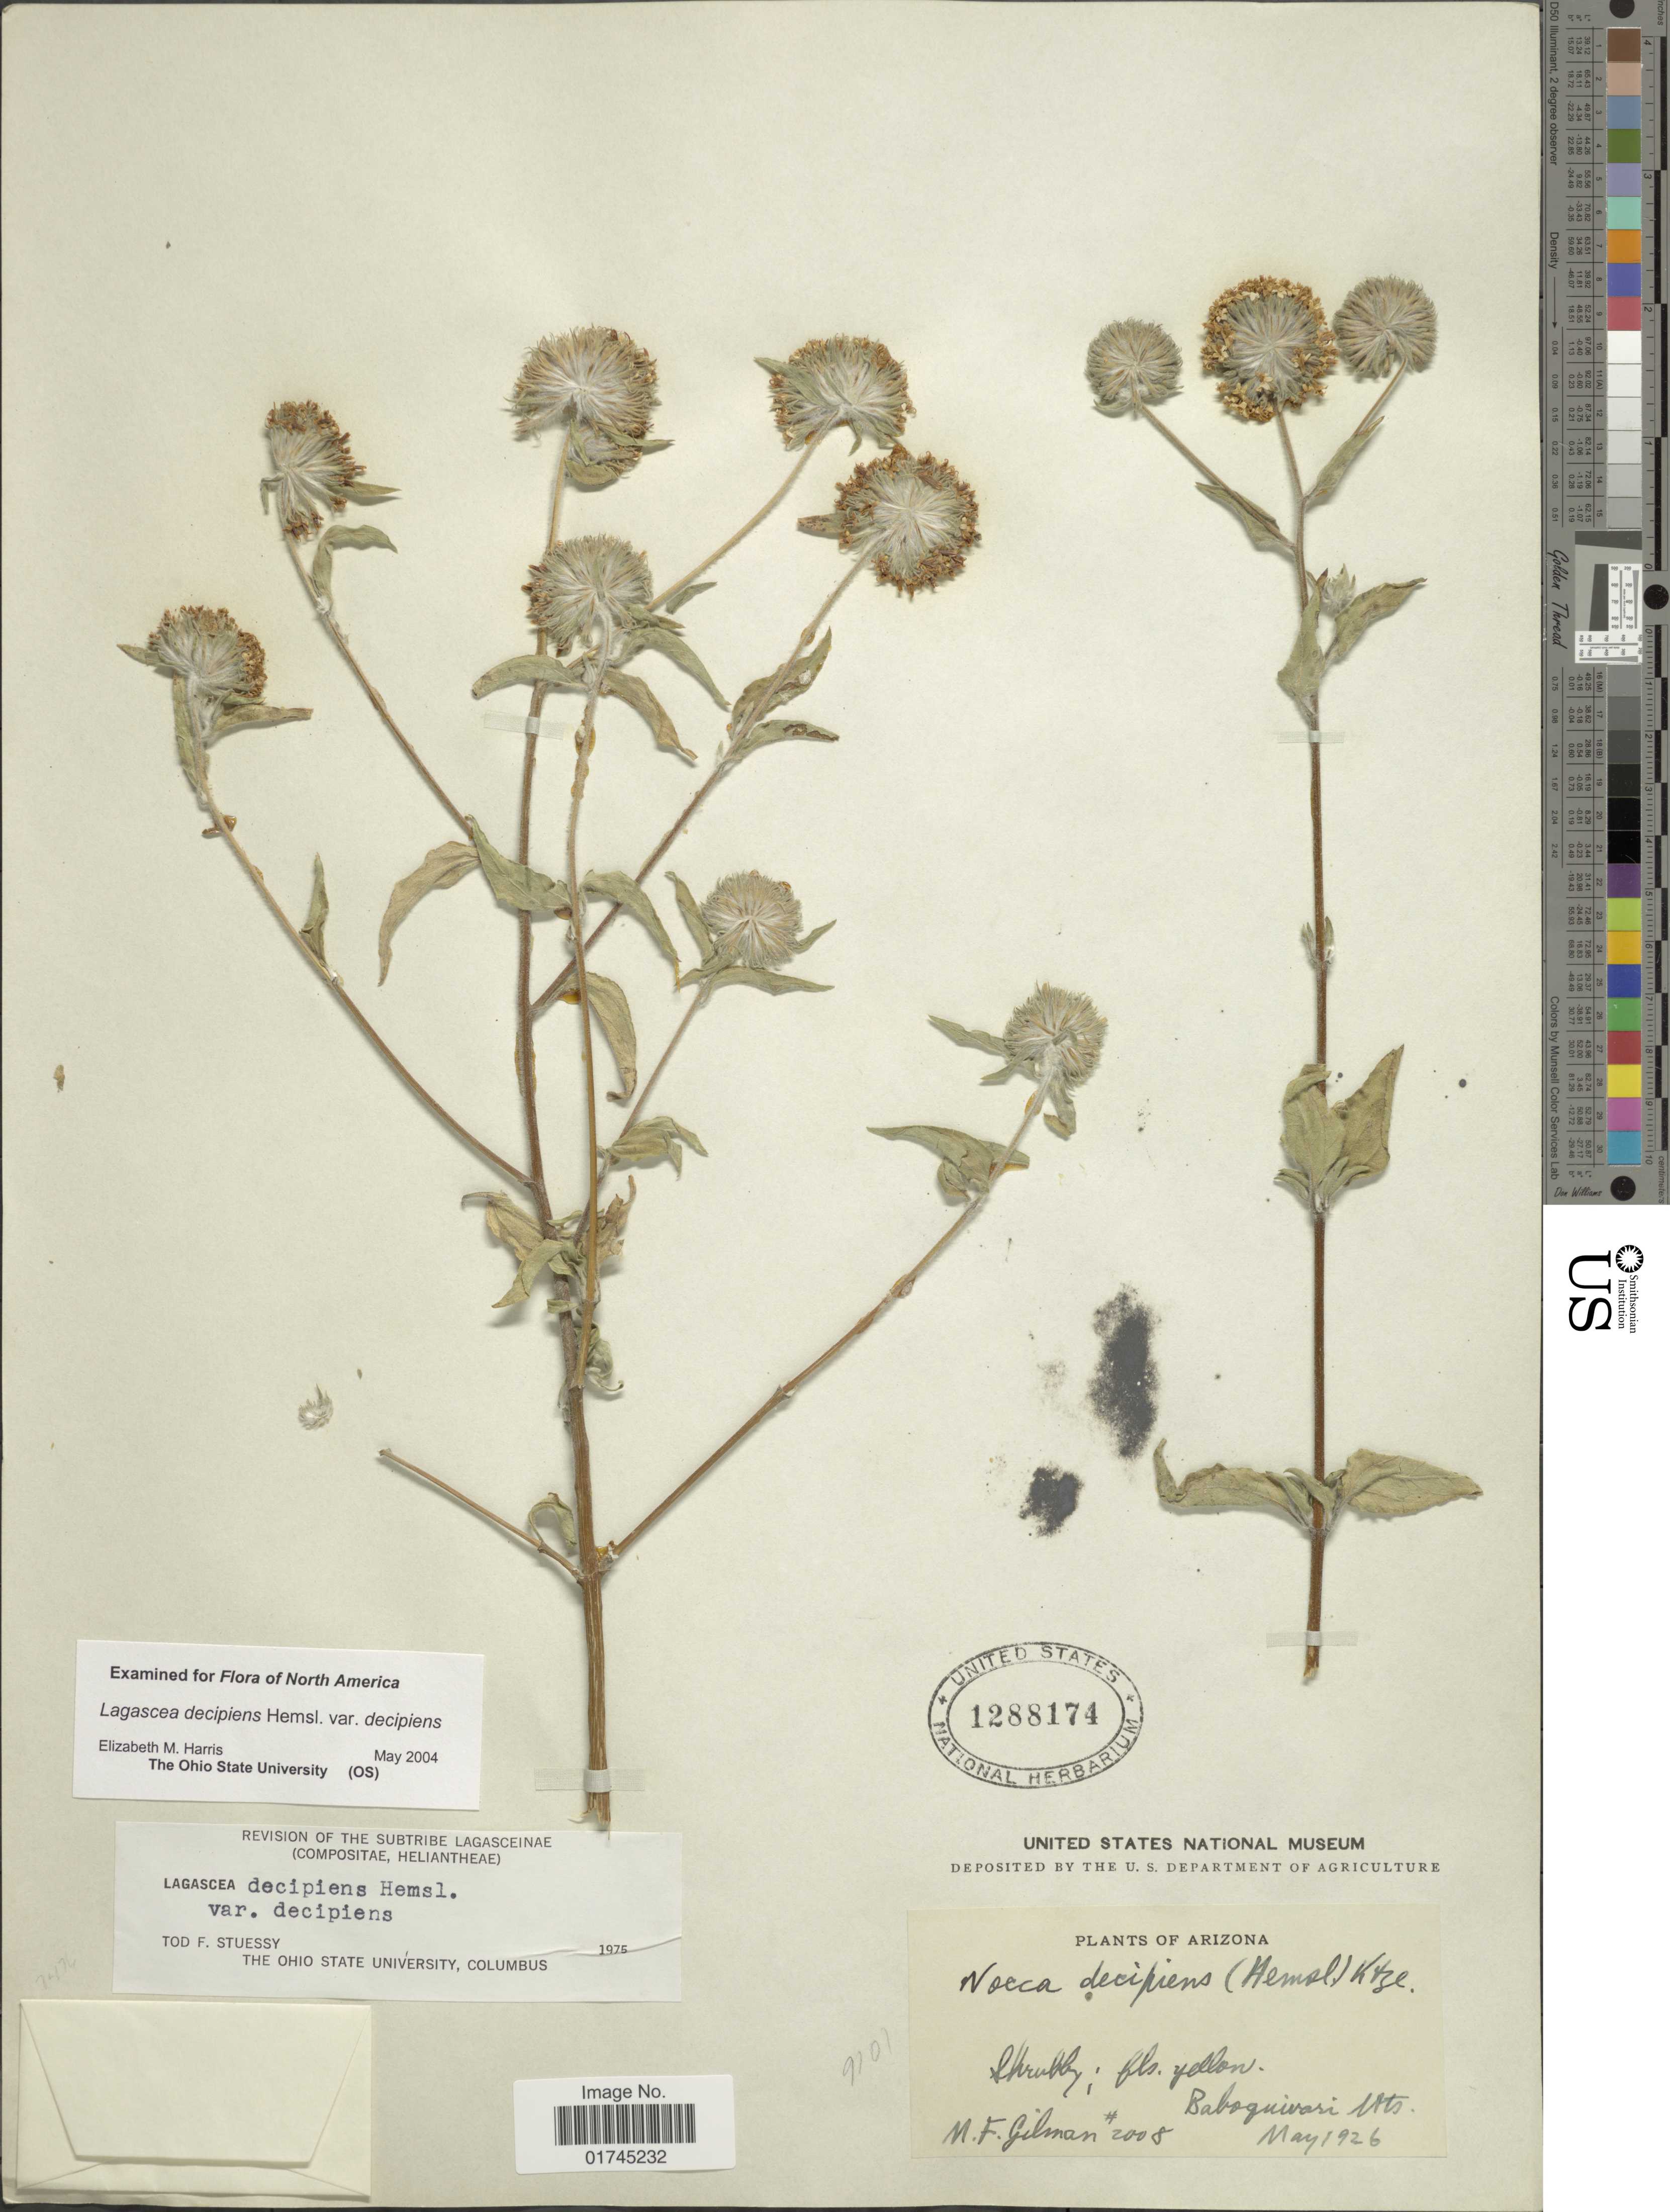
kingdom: Plantae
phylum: Tracheophyta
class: Magnoliopsida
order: Asterales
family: Asteraceae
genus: Lagascea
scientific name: Lagascea decipiens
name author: Hemsl.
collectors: M. F. Gilman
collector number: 2008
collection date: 1926-05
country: United States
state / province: Arizona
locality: Baboquivari Mts.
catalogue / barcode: US 1288174